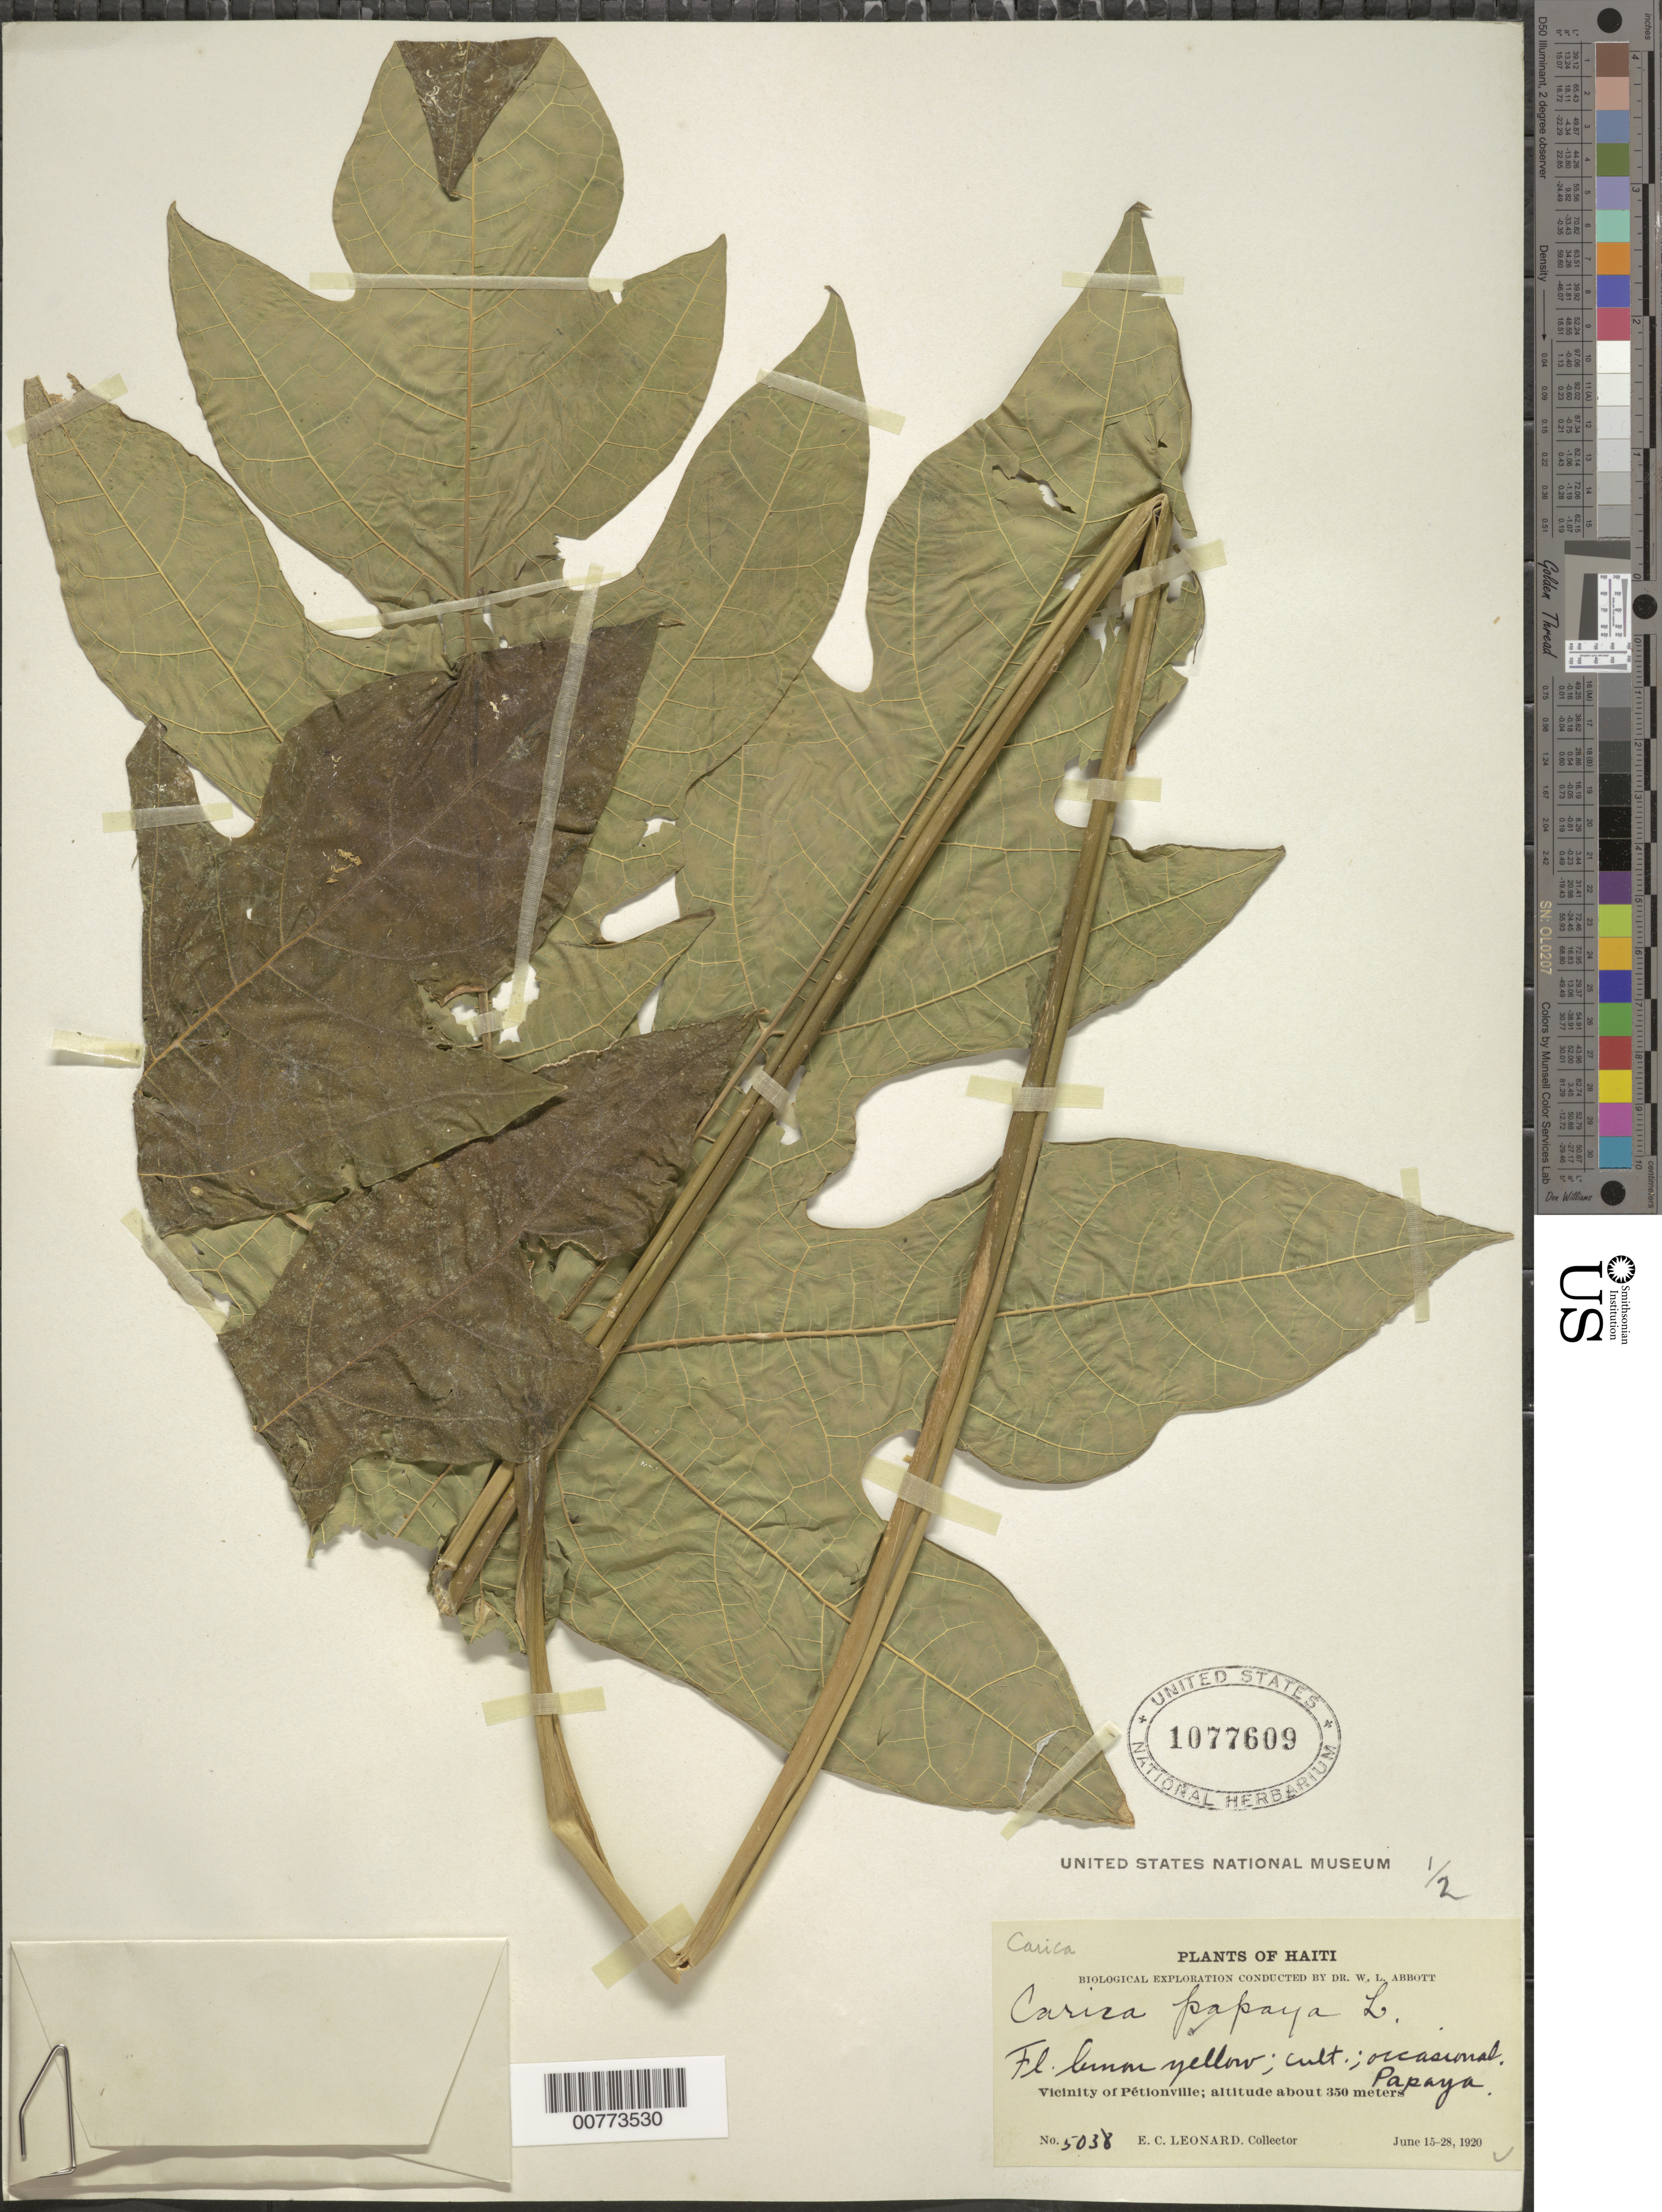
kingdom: Plantae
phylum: Tracheophyta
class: Magnoliopsida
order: Brassicales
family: Caricaceae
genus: Carica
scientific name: Carica papaya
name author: L.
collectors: E. C. Leonard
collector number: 5038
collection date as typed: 15 Jun 1920 to 28 Jun 1920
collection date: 1920-06-15/1920-06-28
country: Haiti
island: Hispaniola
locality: Vicinity of Pétionville.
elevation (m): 350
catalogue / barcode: US 1077609